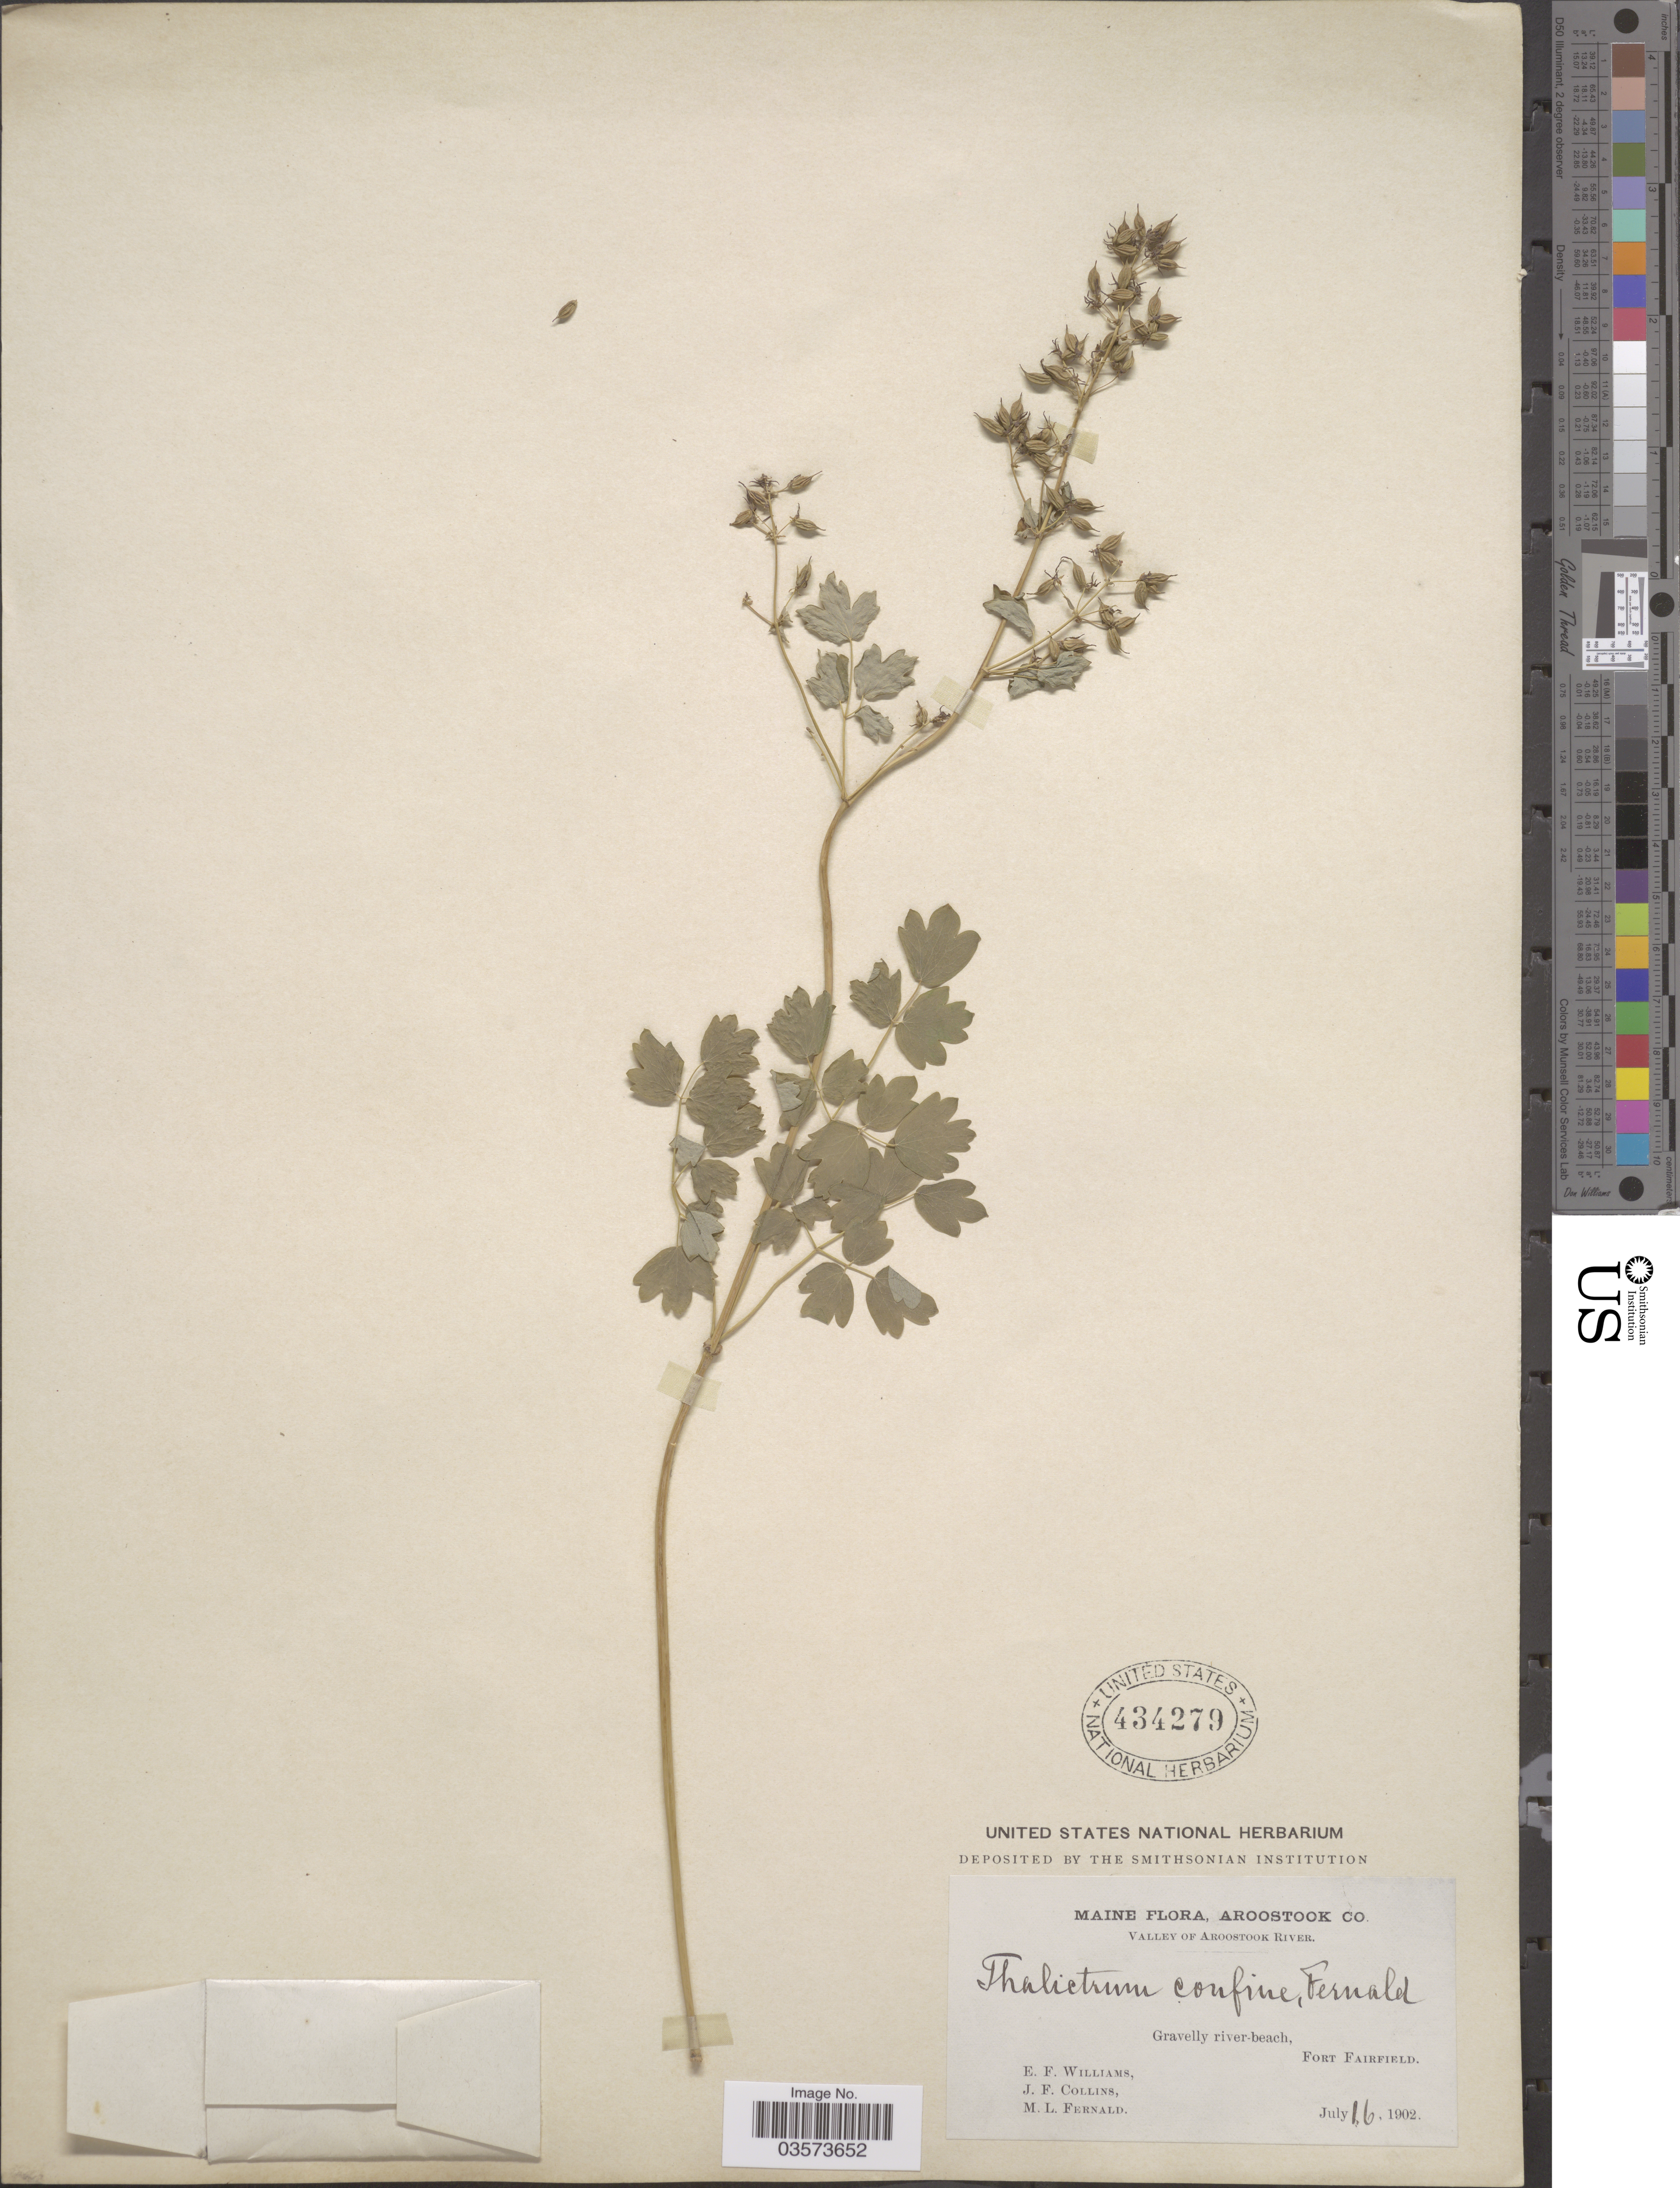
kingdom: Plantae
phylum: Tracheophyta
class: Magnoliopsida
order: Ranunculales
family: Ranunculaceae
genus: Thalictrum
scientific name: Thalictrum confine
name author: Fernald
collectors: E. Williams, J. Collins & M. L. Fernald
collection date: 1902-07-16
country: United States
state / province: Maine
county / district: Aroostook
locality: Valley of Aroostook River. Gravelly river-beach, Fort Fairfield.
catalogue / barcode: US 434279